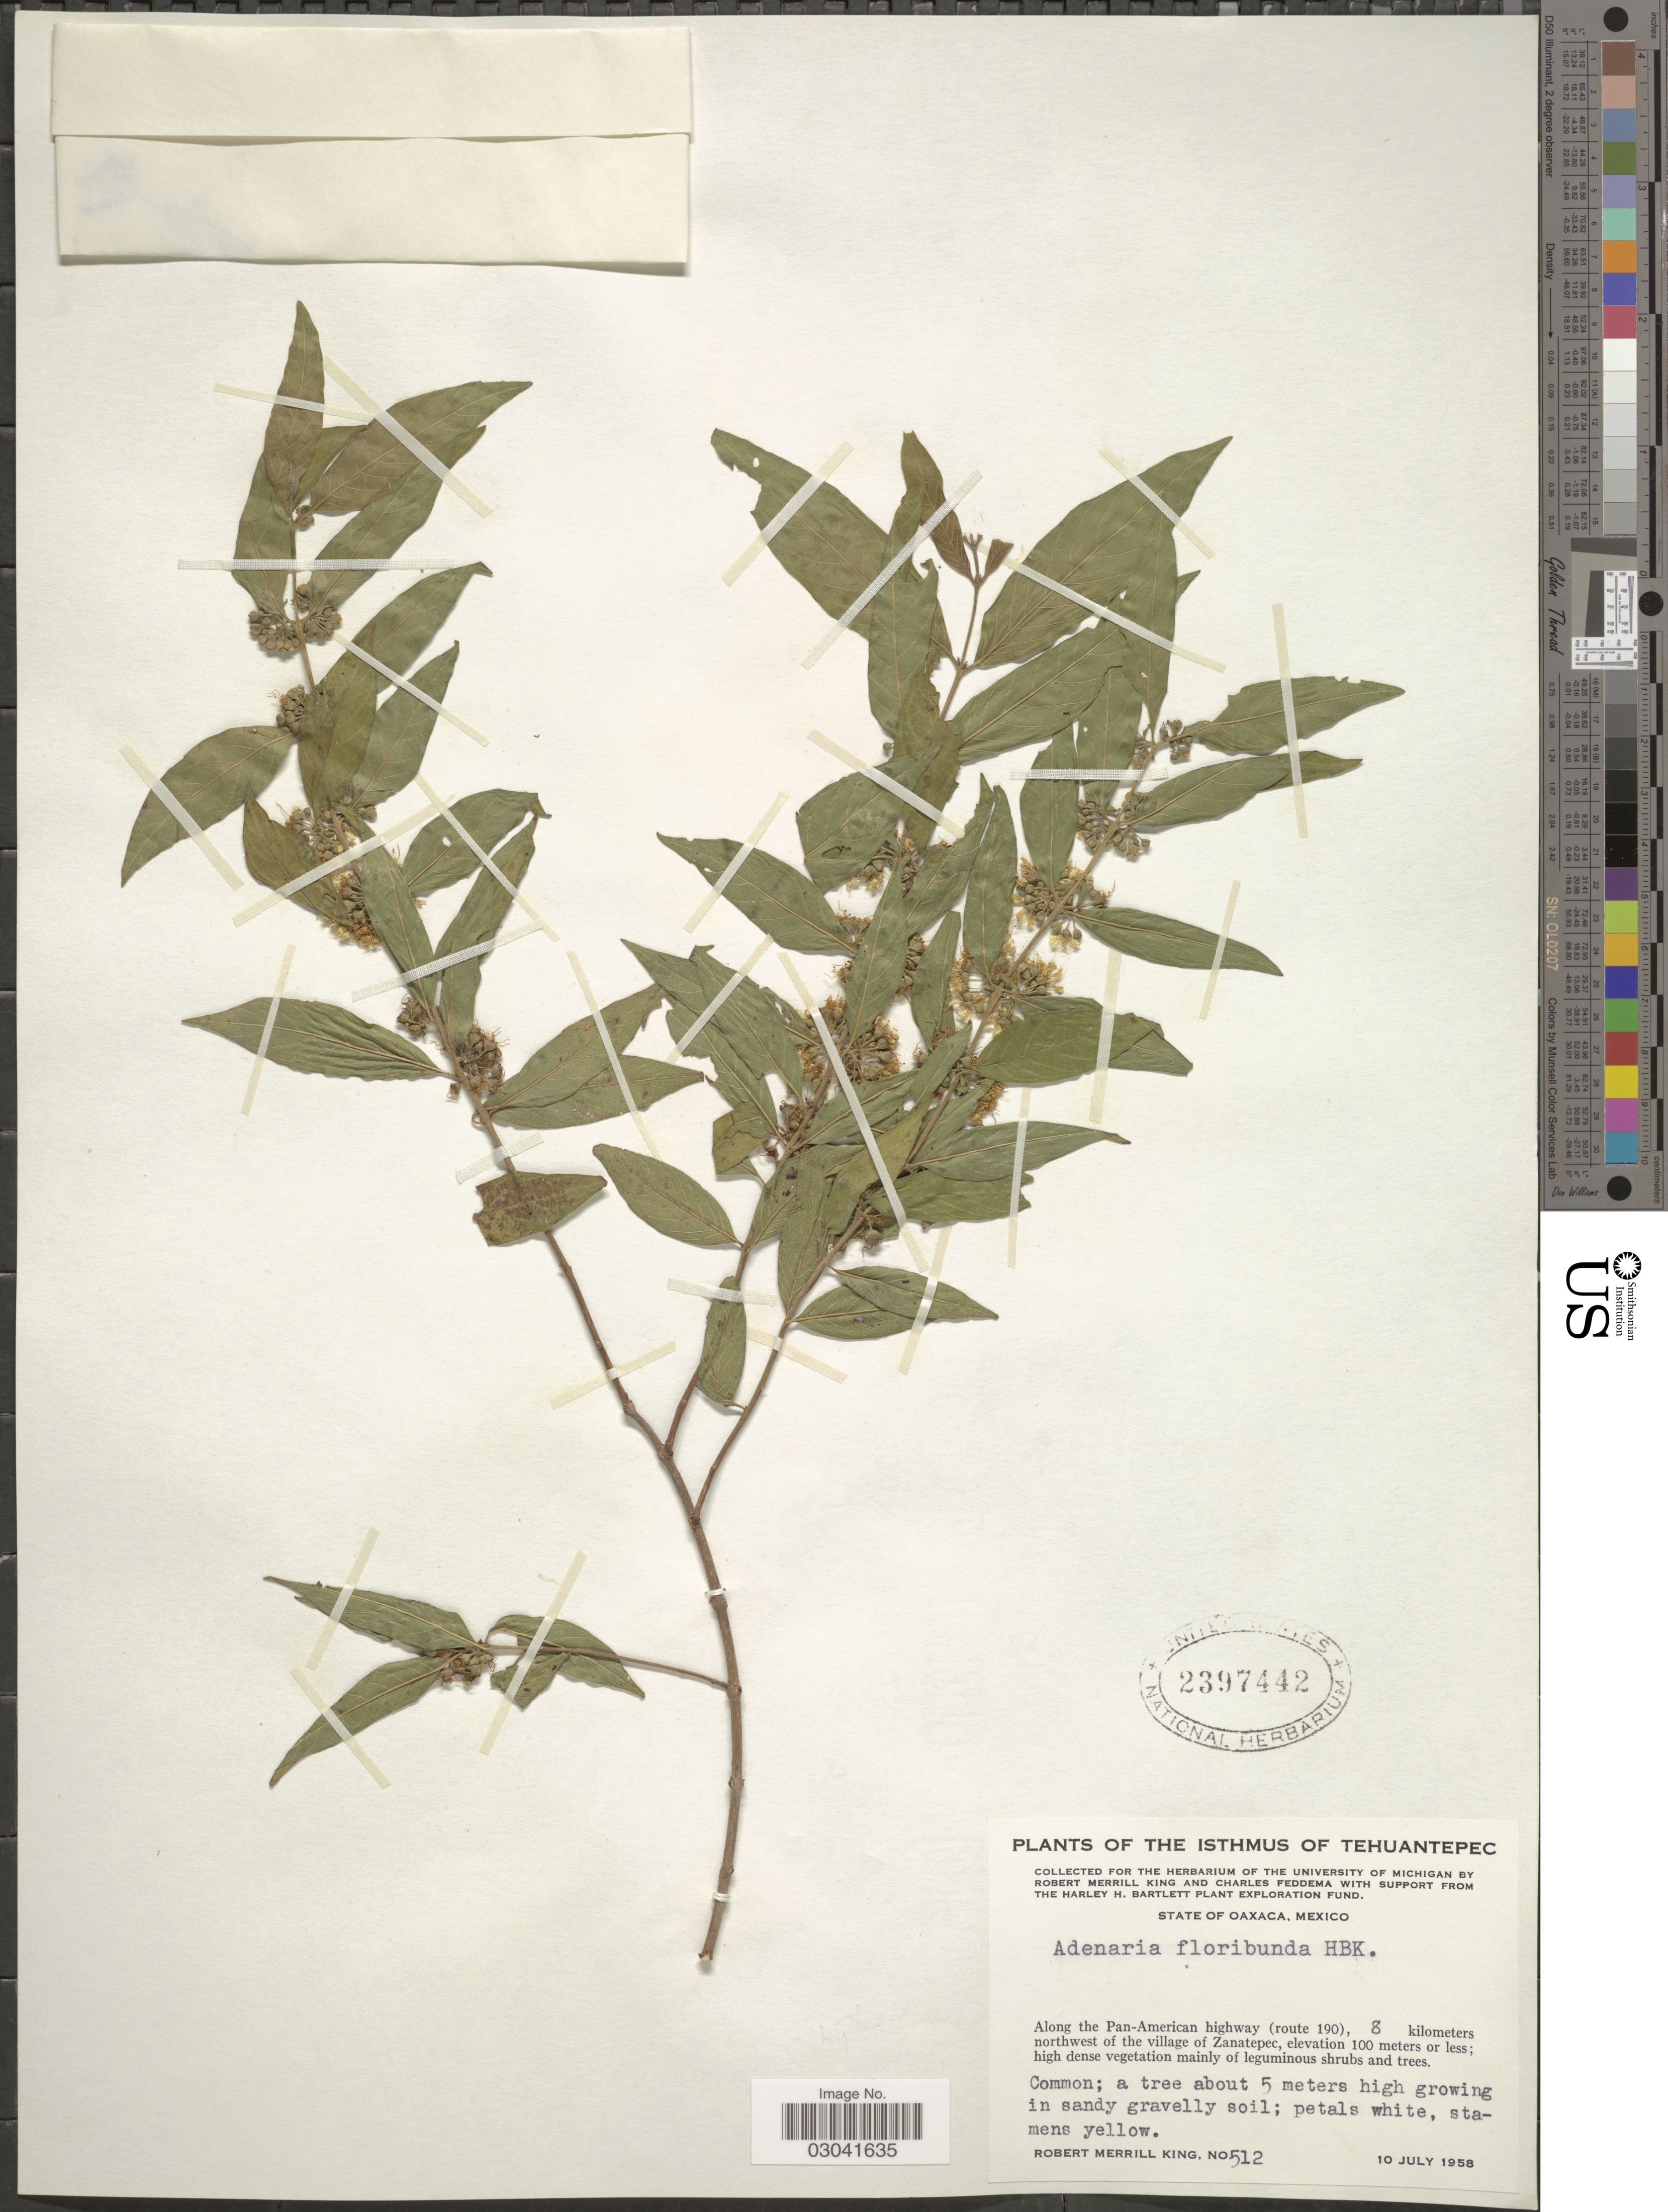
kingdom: Plantae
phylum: Tracheophyta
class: Magnoliopsida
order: Myrtales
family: Lythraceae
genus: Adenaria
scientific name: Adenaria floribunda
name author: Kunth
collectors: R. M. King & C. Feddema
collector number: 512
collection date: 1958-07-10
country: Mexico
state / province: Oaxaca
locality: The Isthmus of Tehuantepec. Along the Pan-American highway (route 190), 8 kilometers northwest of the village of Zanatepec.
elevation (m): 100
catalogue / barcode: US 2397442